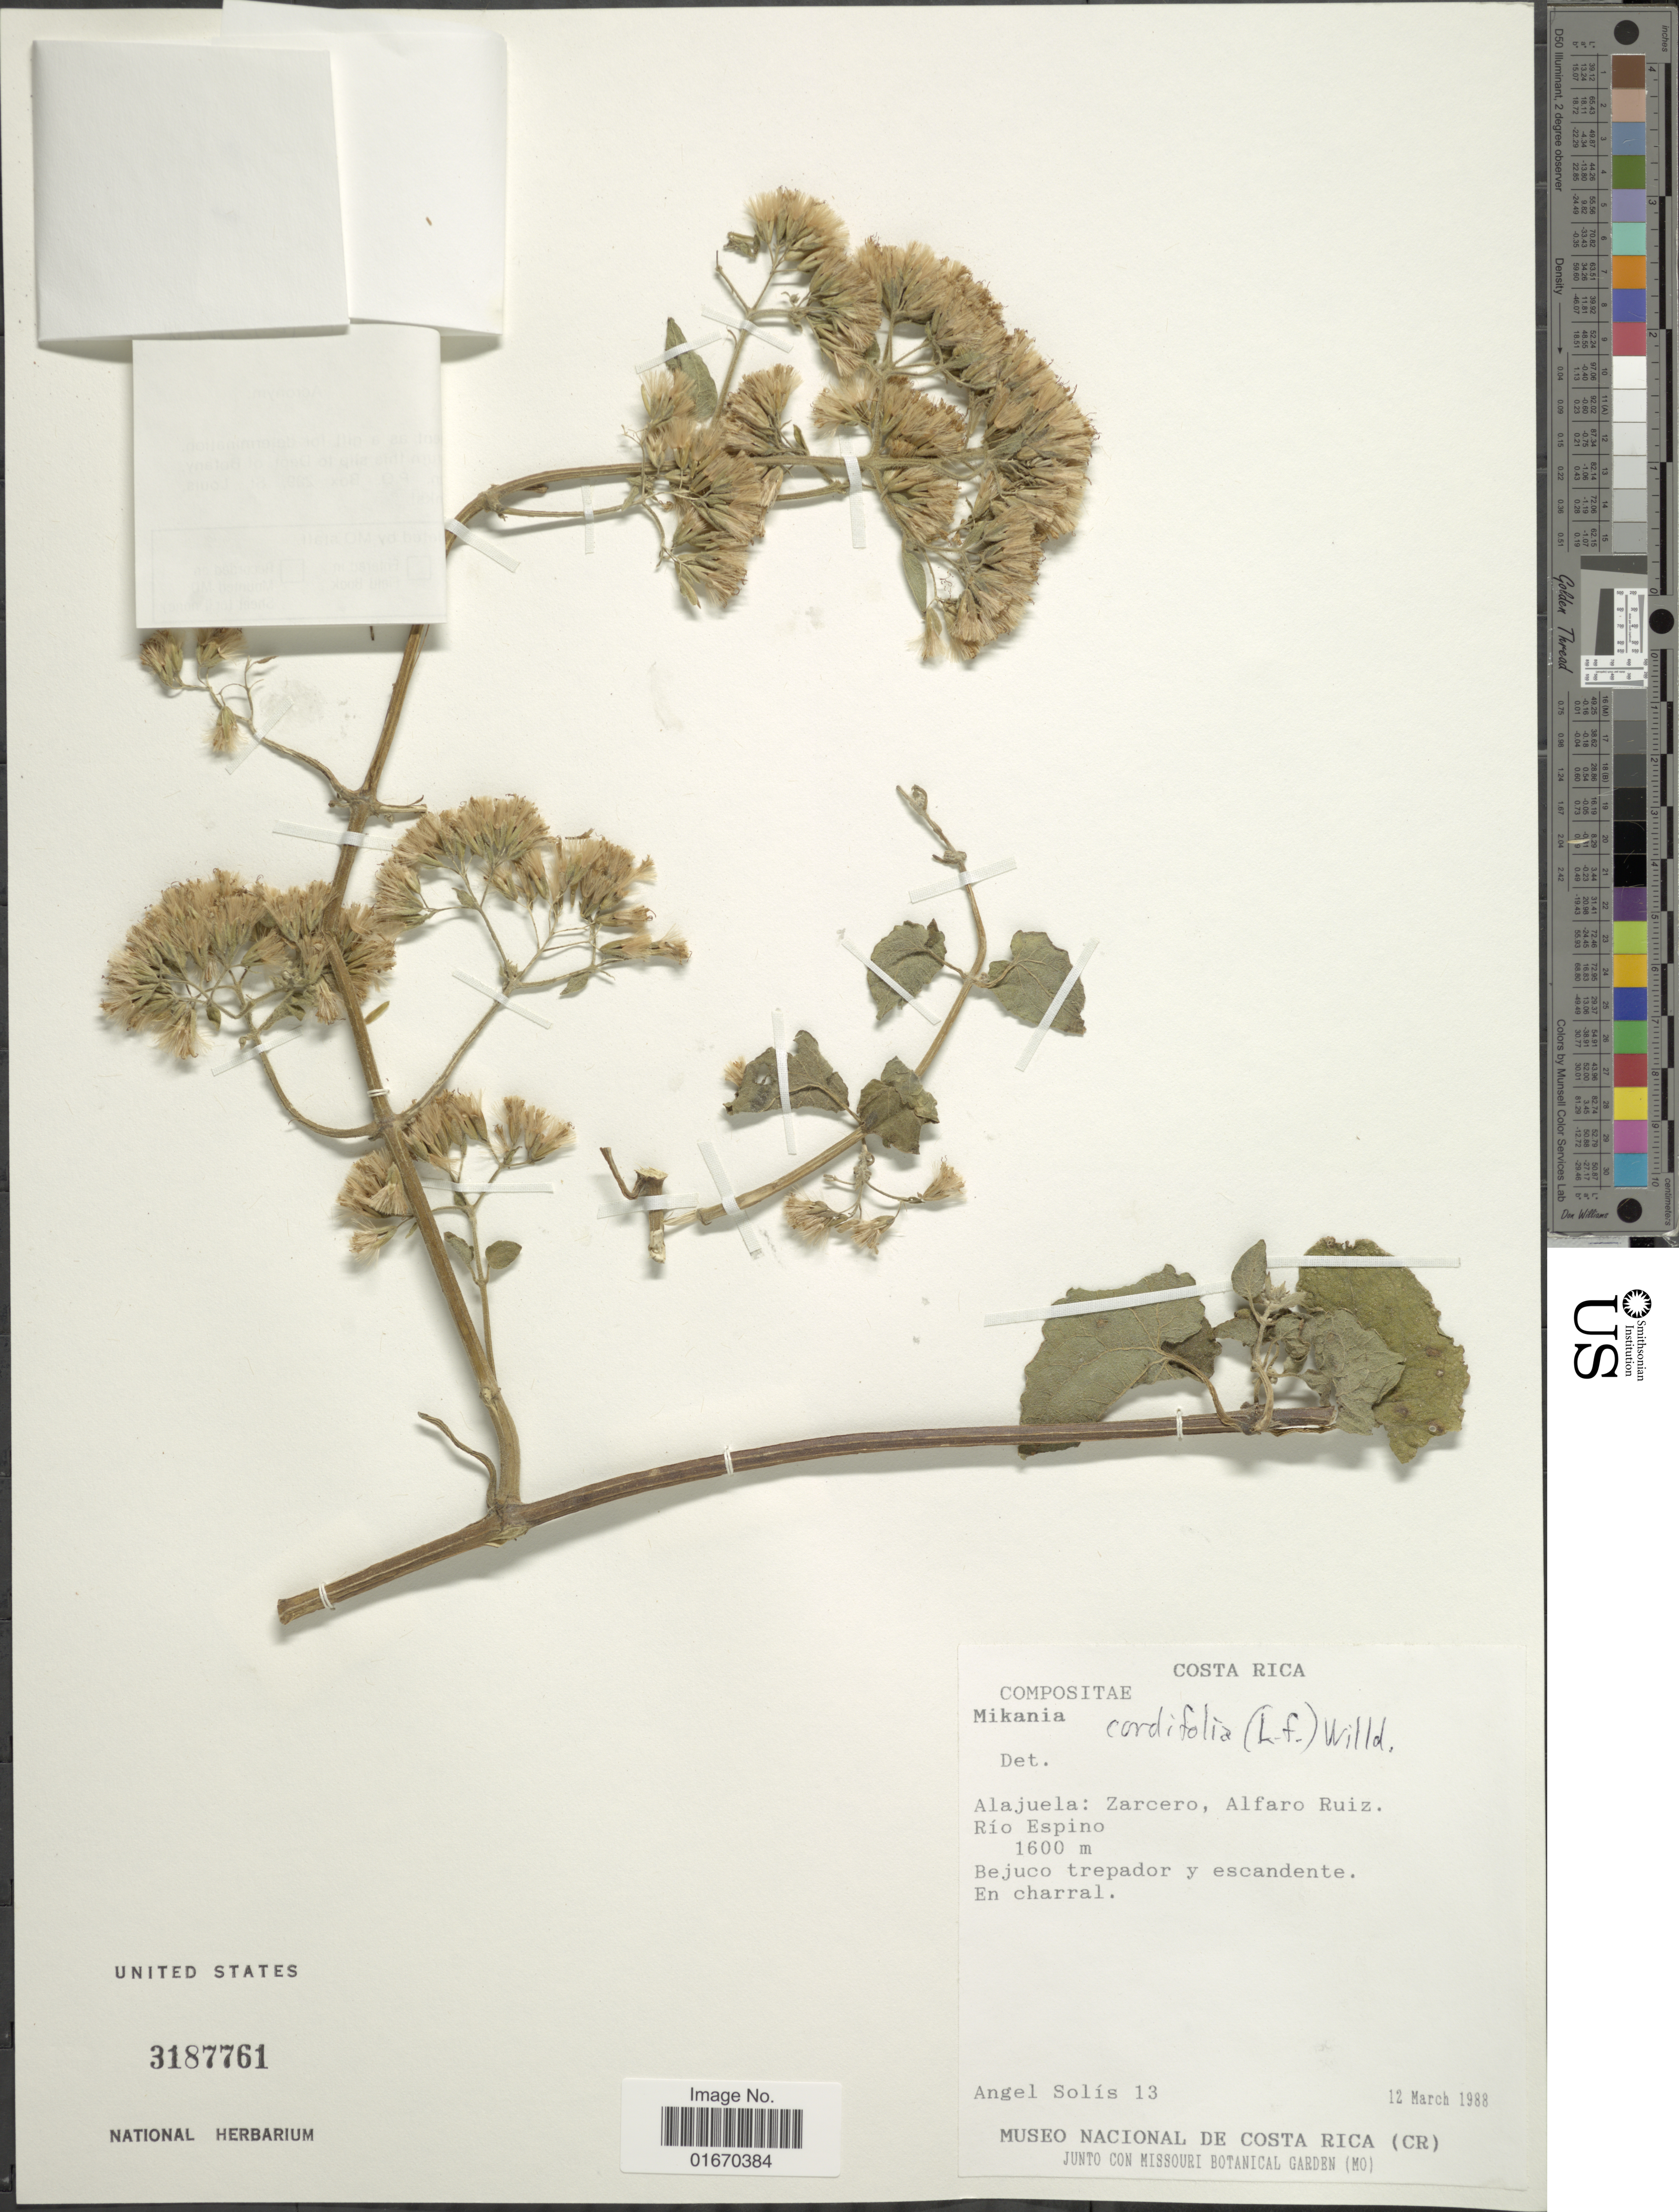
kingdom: Plantae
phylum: Tracheophyta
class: Magnoliopsida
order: Asterales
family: Asteraceae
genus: Mikania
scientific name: Mikania cordifolia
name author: Kunth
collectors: A. Solis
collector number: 13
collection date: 1988-03-12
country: Costa Rica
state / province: Alajuela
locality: Zarcero, Alfaro Ruiz, Rio Espino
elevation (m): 1600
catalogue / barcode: US 3187761